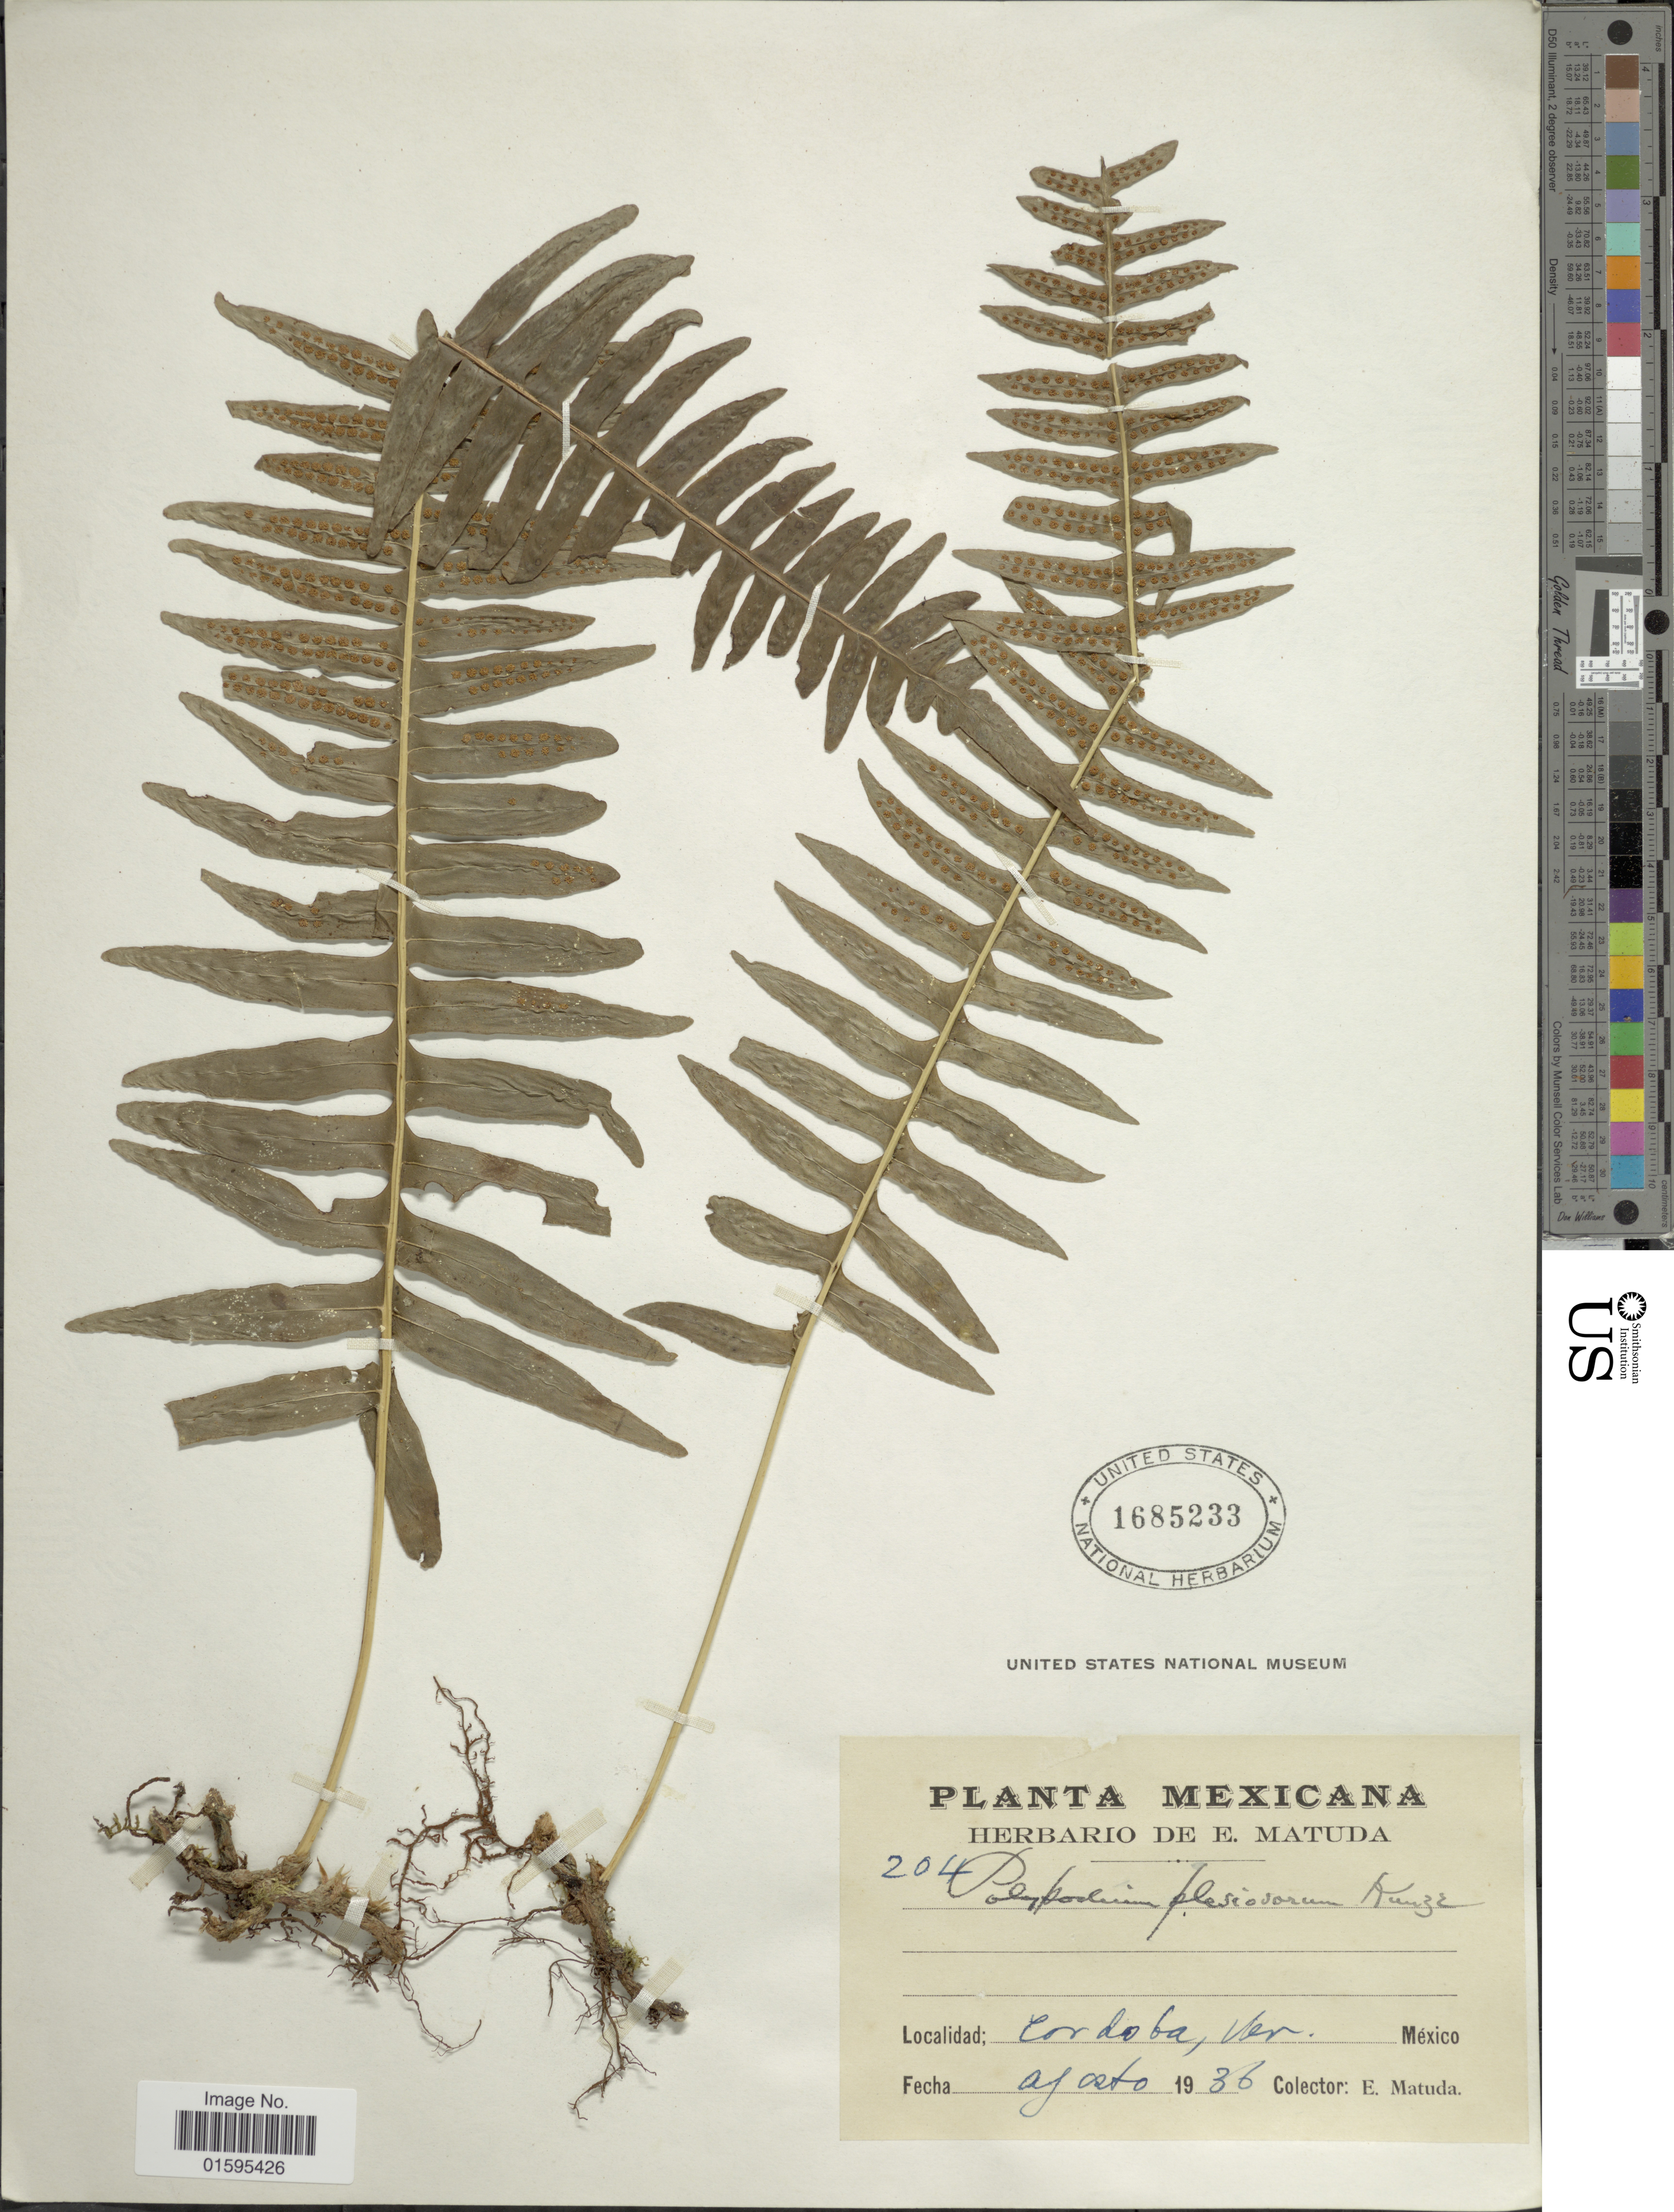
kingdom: Plantae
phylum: Tracheophyta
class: Polypodiopsida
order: Polypodiales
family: Polypodiaceae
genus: Polypodium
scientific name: Polypodium plesiosorum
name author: Kunze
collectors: E. Matuda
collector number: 204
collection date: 1936-08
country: Mexico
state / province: Veracruz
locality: Cordoba, Ver.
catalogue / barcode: US 1685233